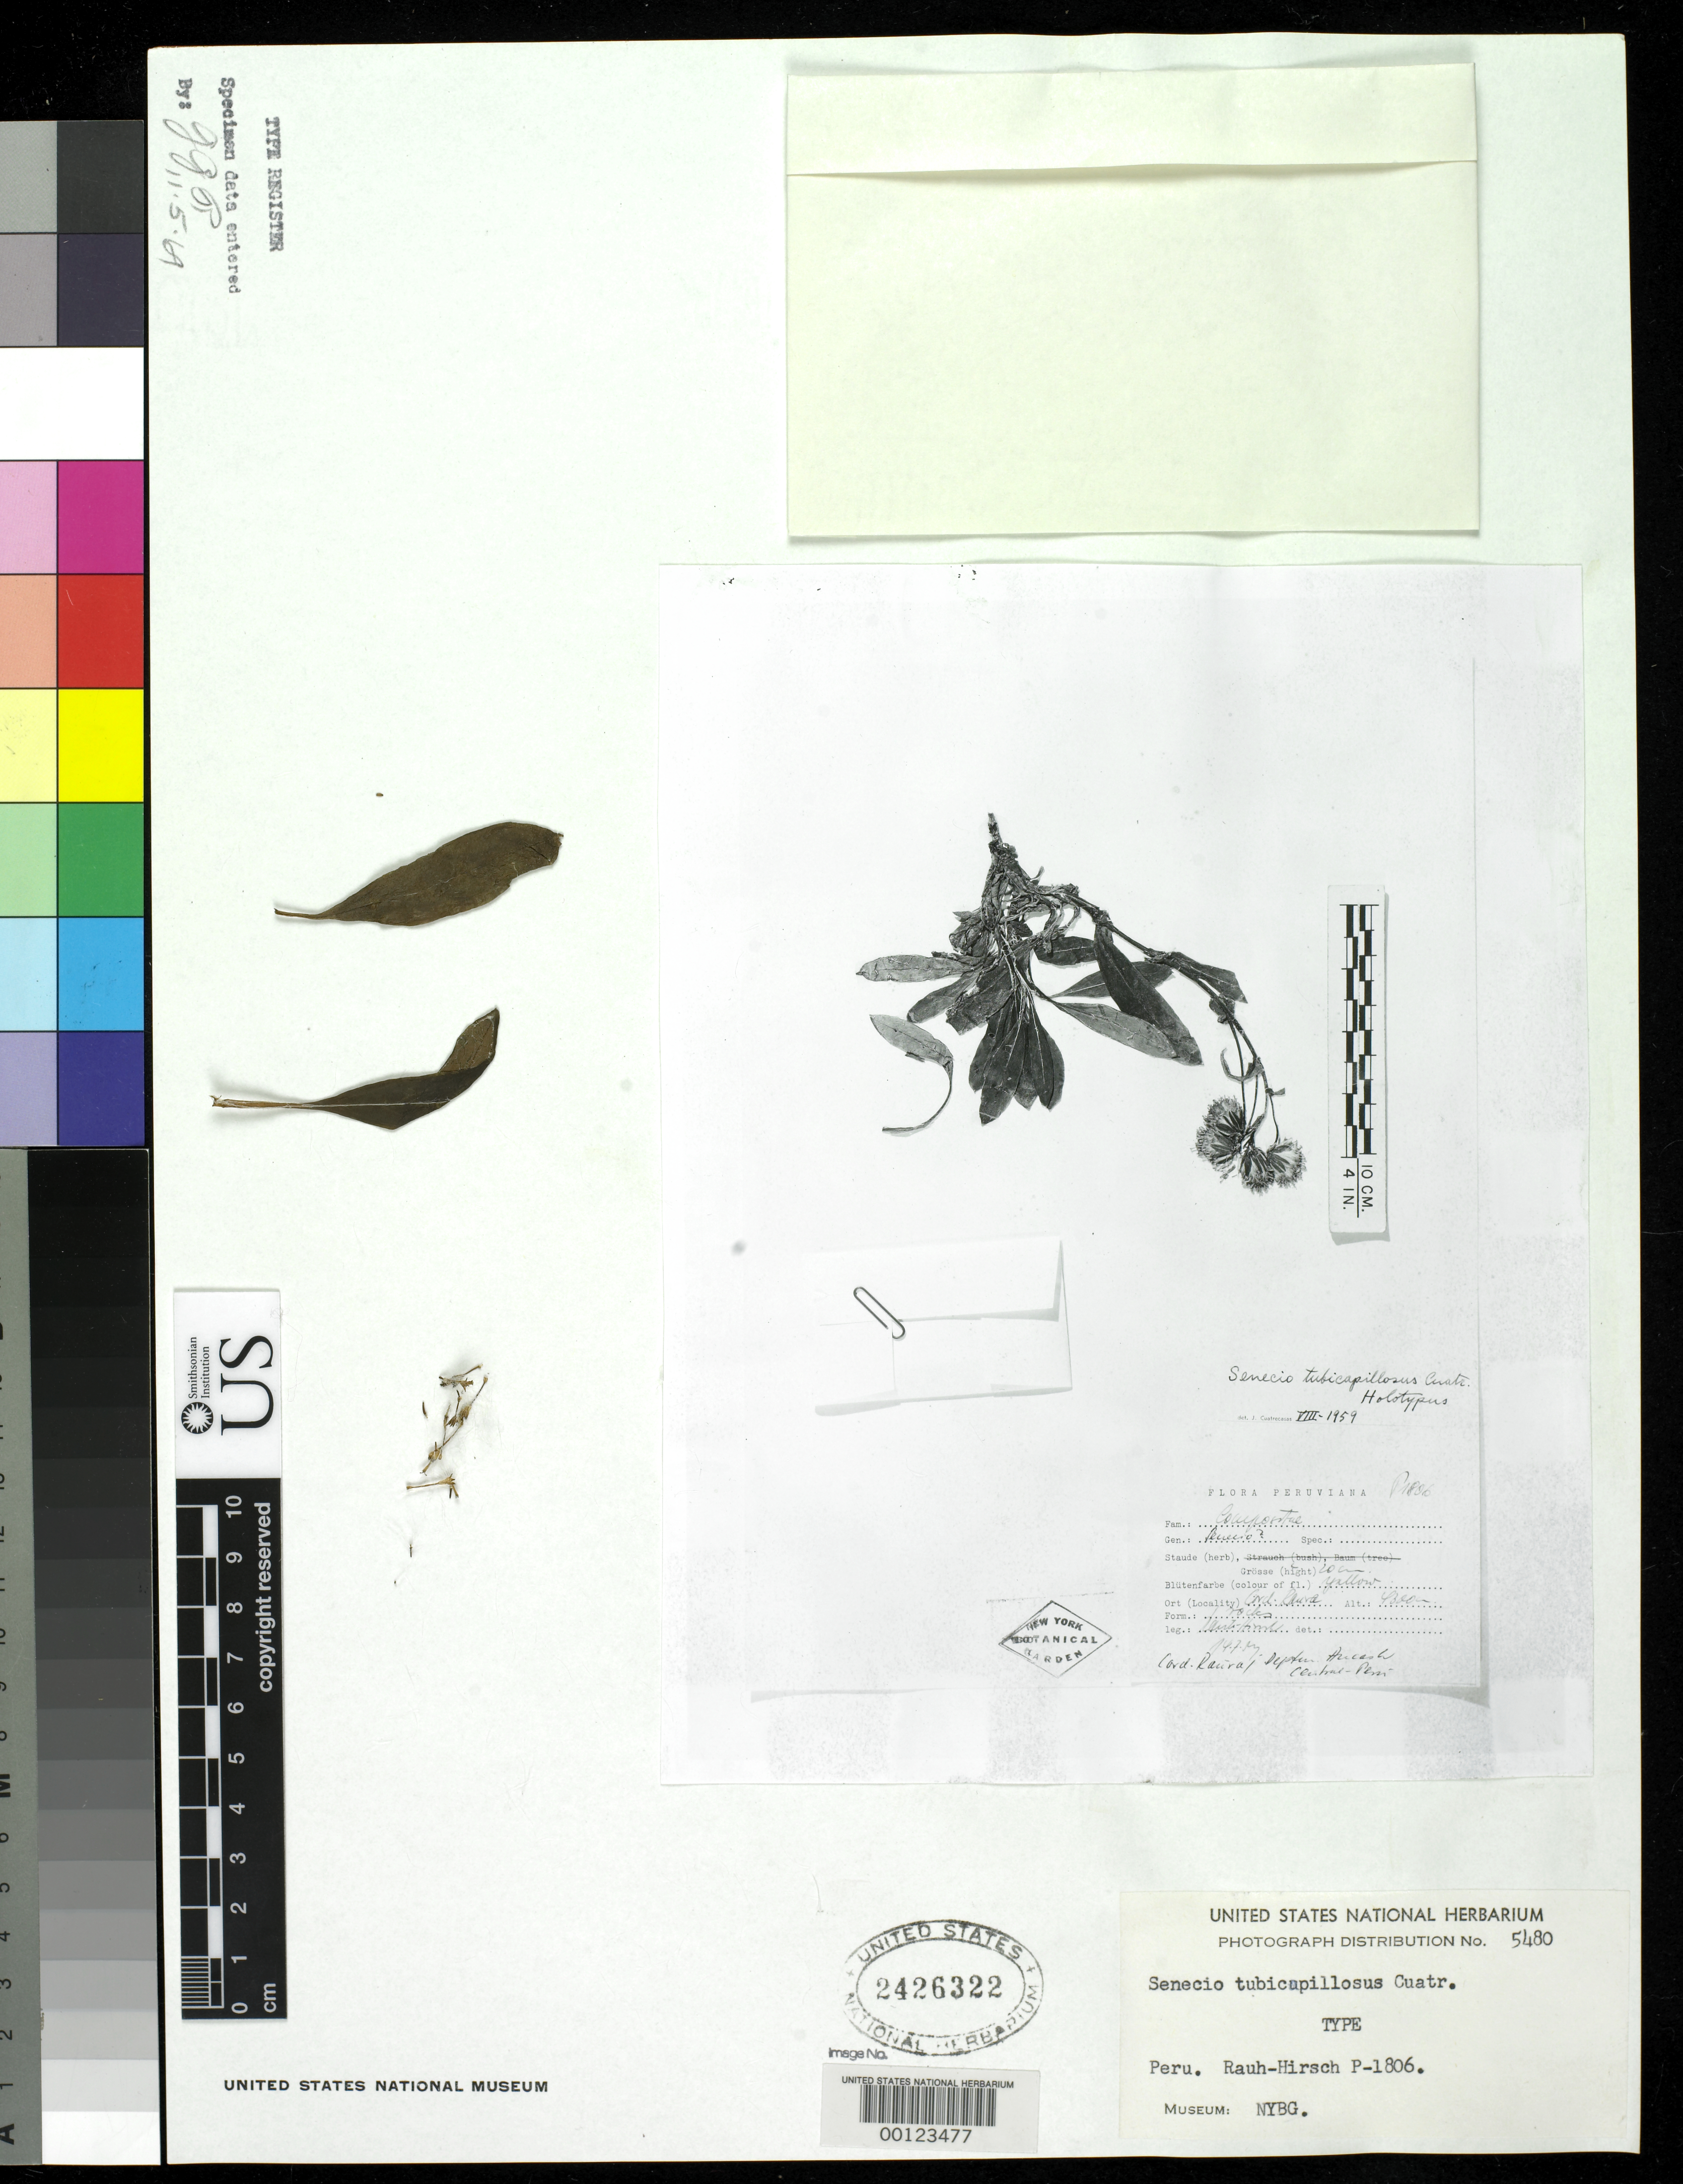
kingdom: Plantae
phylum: Tracheophyta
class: Magnoliopsida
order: Asterales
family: Asteraceae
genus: Senecio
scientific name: Senecio tubicapillosus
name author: Cuatrec.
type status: Isotype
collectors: W. Rauh & G. Hirsch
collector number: P1806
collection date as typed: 14 Jul 1957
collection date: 1957-07-14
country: Peru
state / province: Ancash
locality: Cordillera Raura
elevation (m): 4300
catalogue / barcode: US 2426322